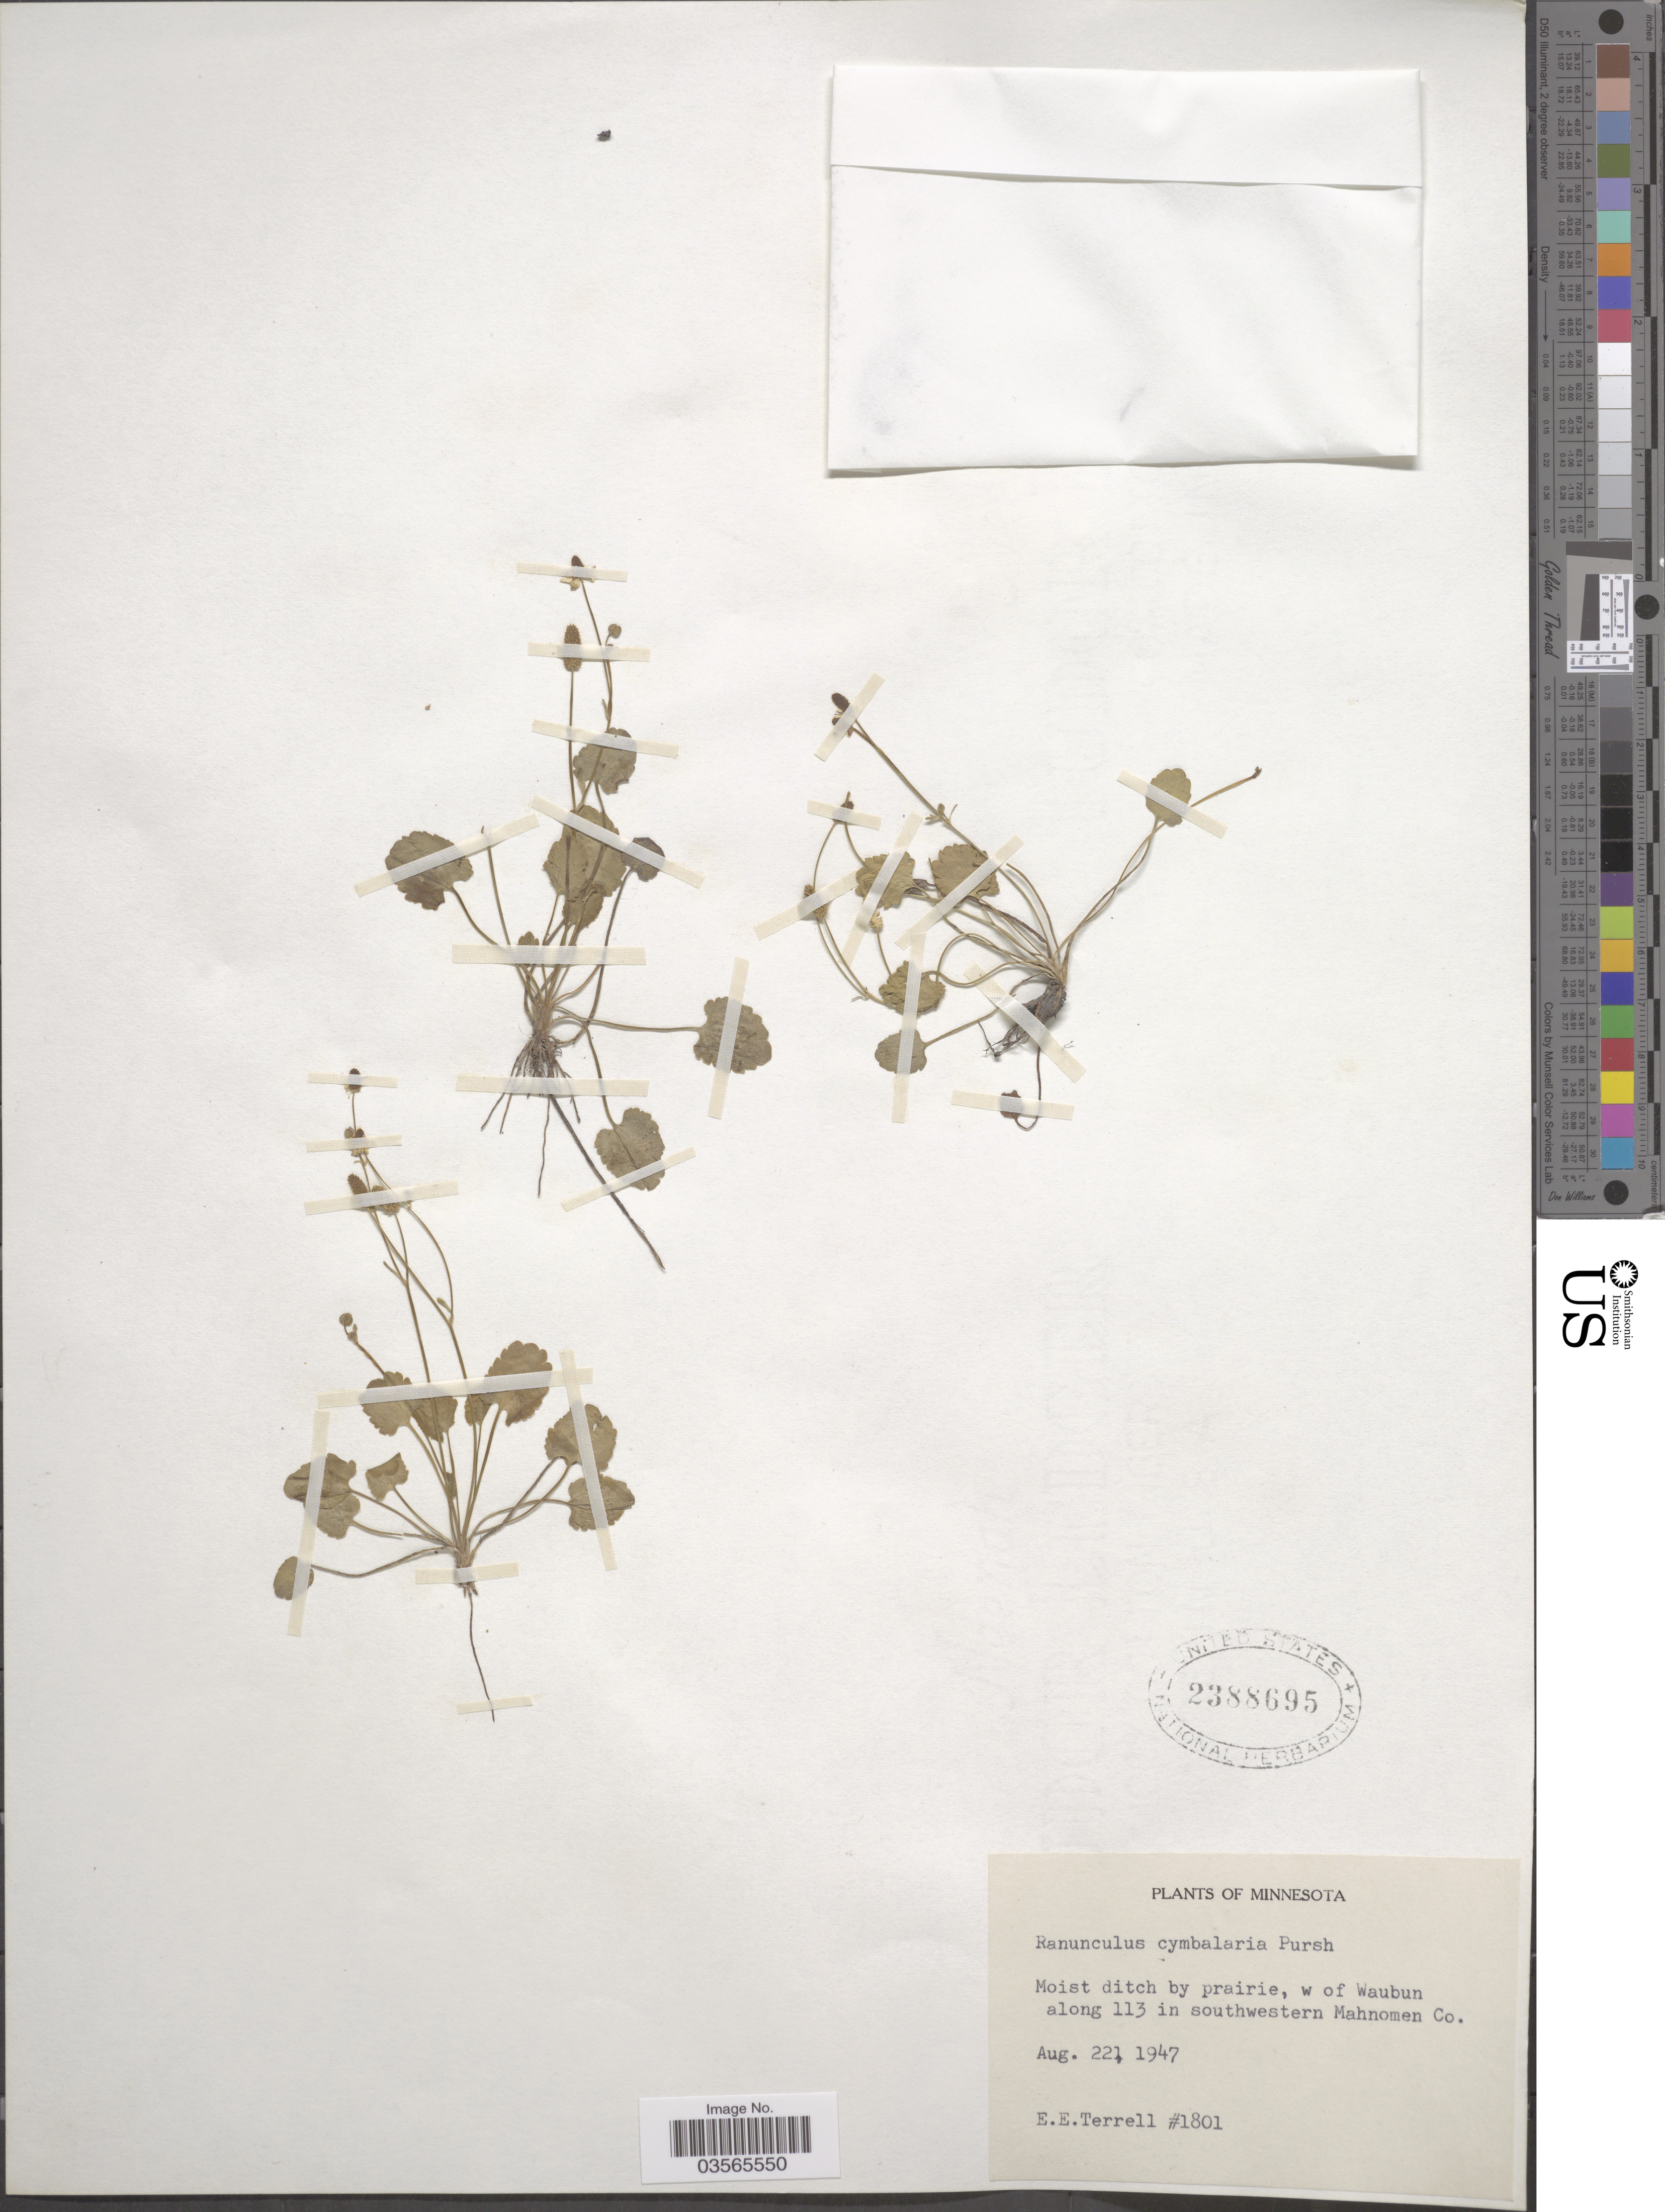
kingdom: Plantae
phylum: Tracheophyta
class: Magnoliopsida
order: Ranunculales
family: Ranunculaceae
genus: Halerpestes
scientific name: Halerpestes cymbalaria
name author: (Pursh) Greene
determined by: Strong, M. T., (US), Smithsonian Institution - National Museum of Natural History (UNITED STATES)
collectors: E. Terrel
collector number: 1801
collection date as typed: Aug. 221 1947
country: United States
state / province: Minnesota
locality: Moist ditch by prairie, w of Waubun along 113 in southwestern Mahnomen Co.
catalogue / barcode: US 2388695